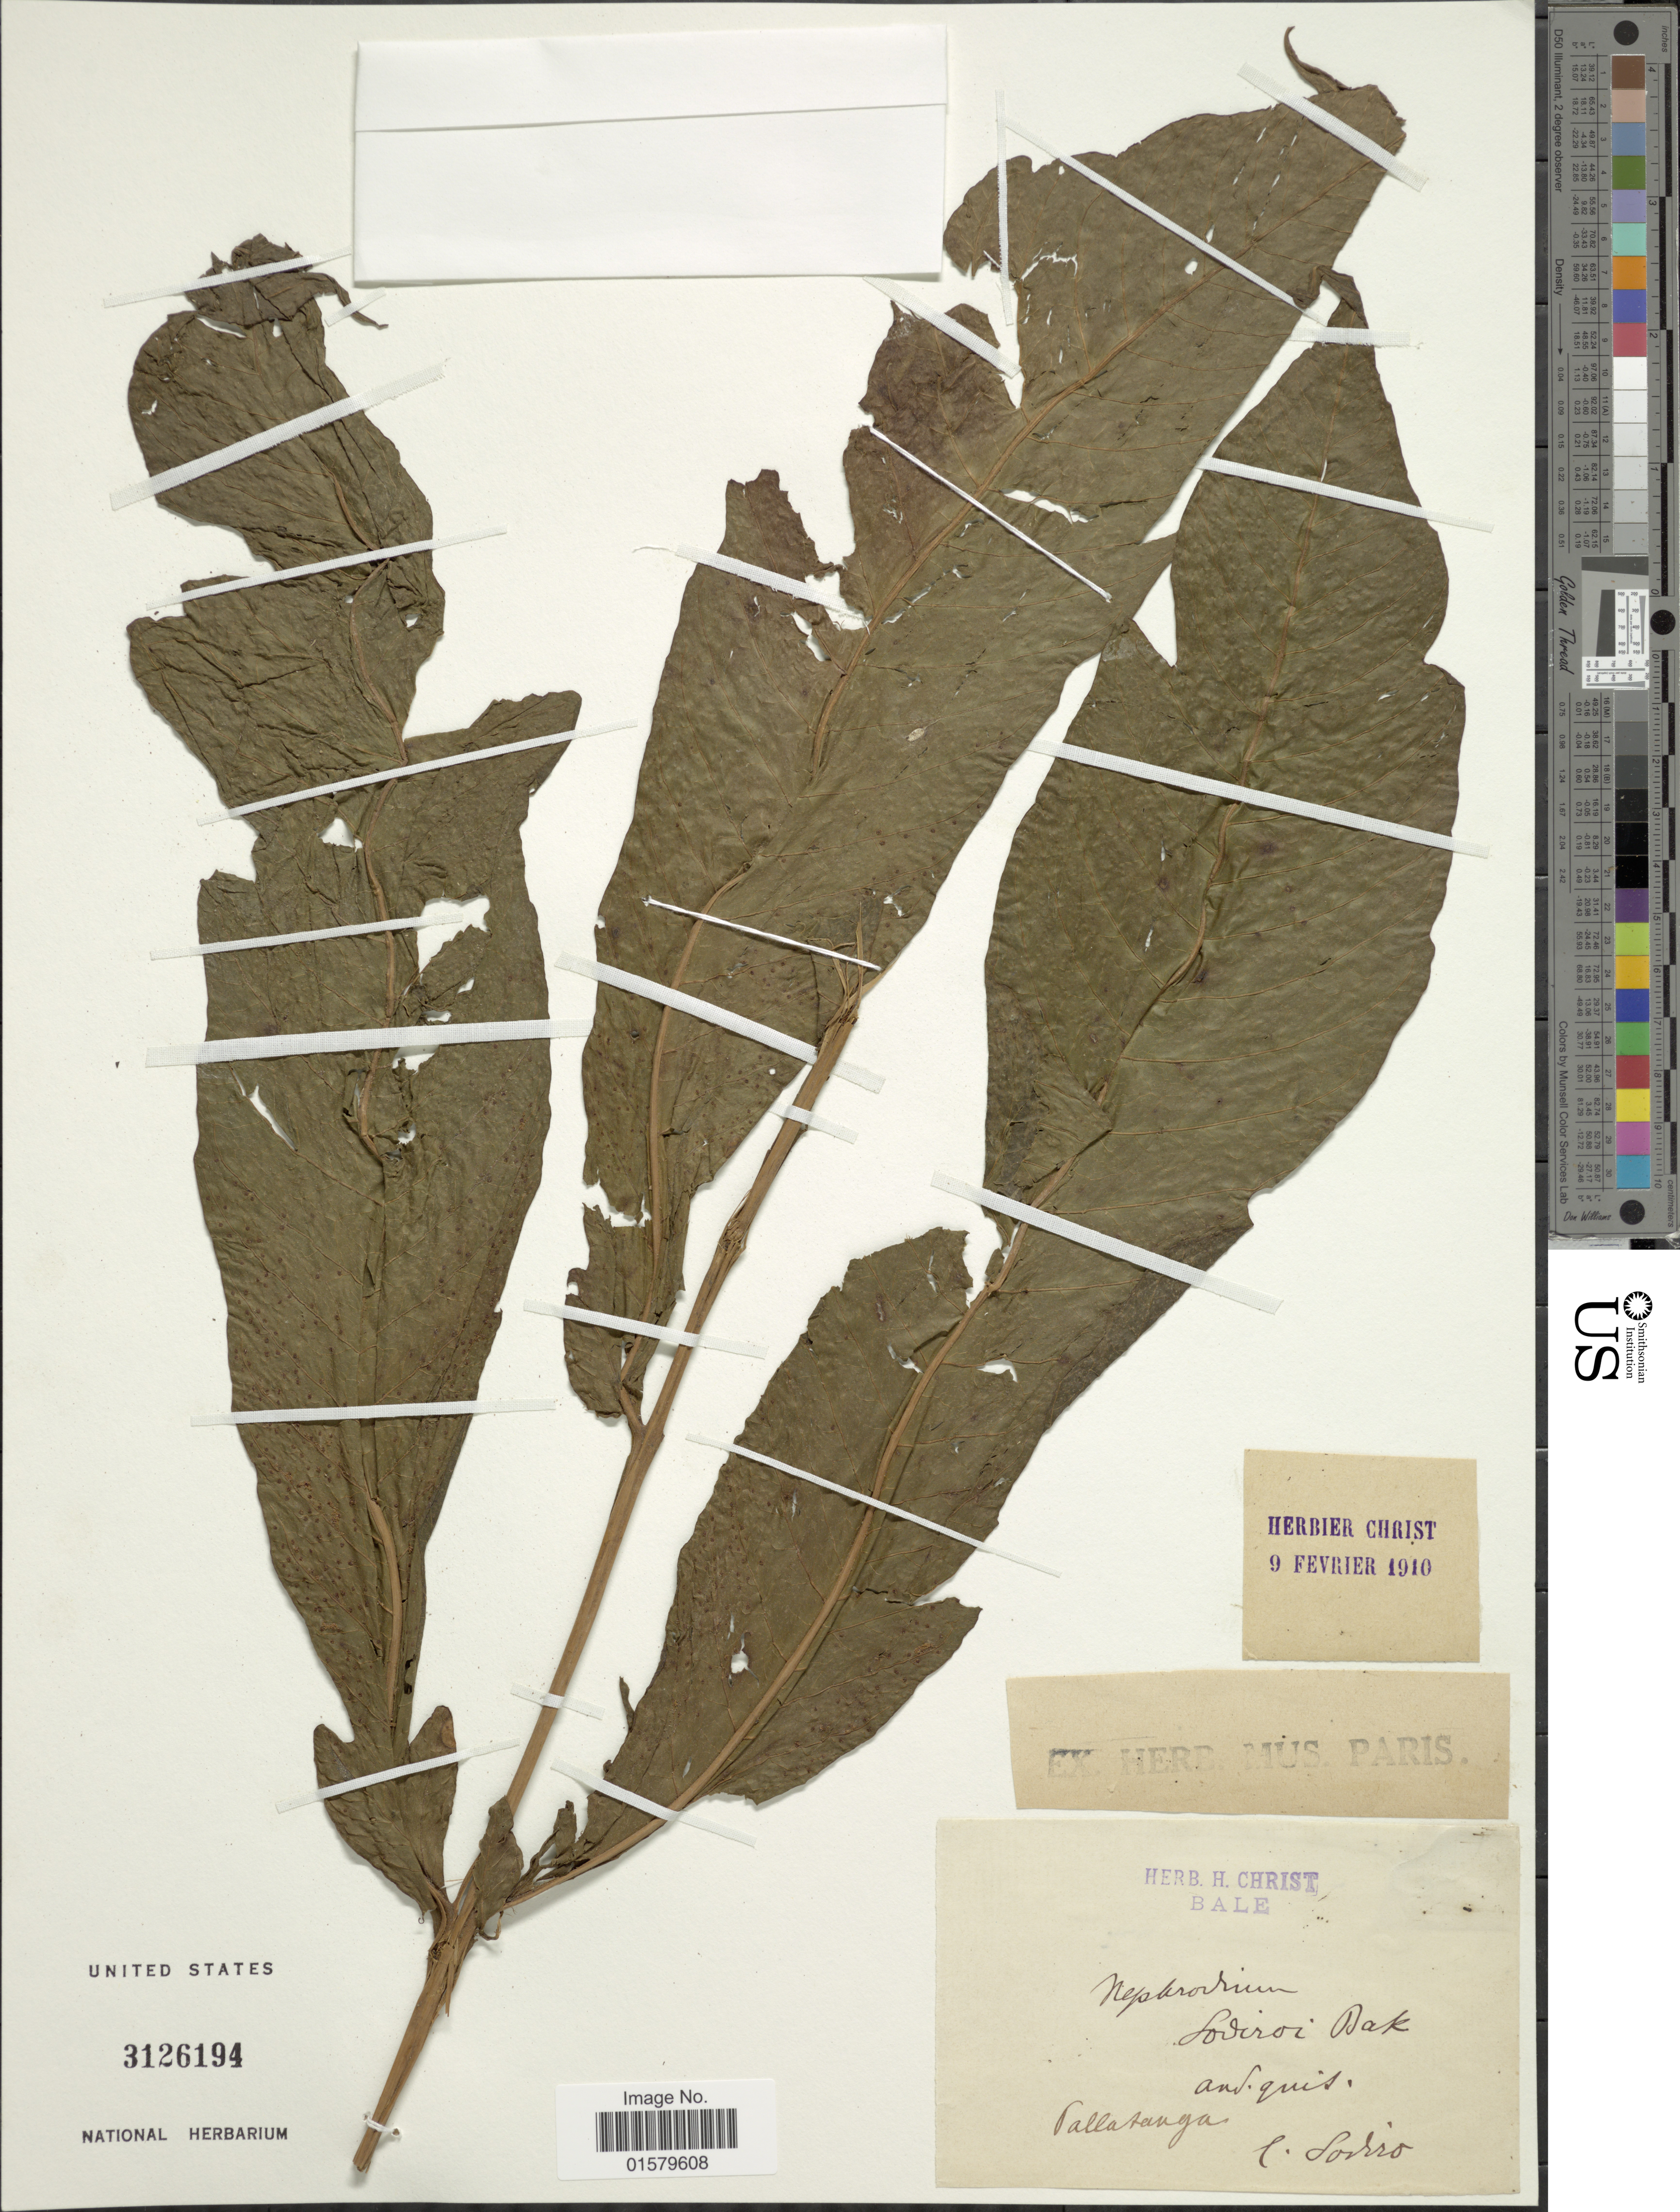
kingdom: Plantae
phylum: Tracheophyta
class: Polypodiopsida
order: Polypodiales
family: Tectariaceae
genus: Tectaria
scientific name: Tectaria chimborazensis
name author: (C. Chr.) C. Chr.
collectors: Sodiro, --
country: Ecuador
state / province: Chimborazo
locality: And. quit., Pallatanga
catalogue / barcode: US 3126194